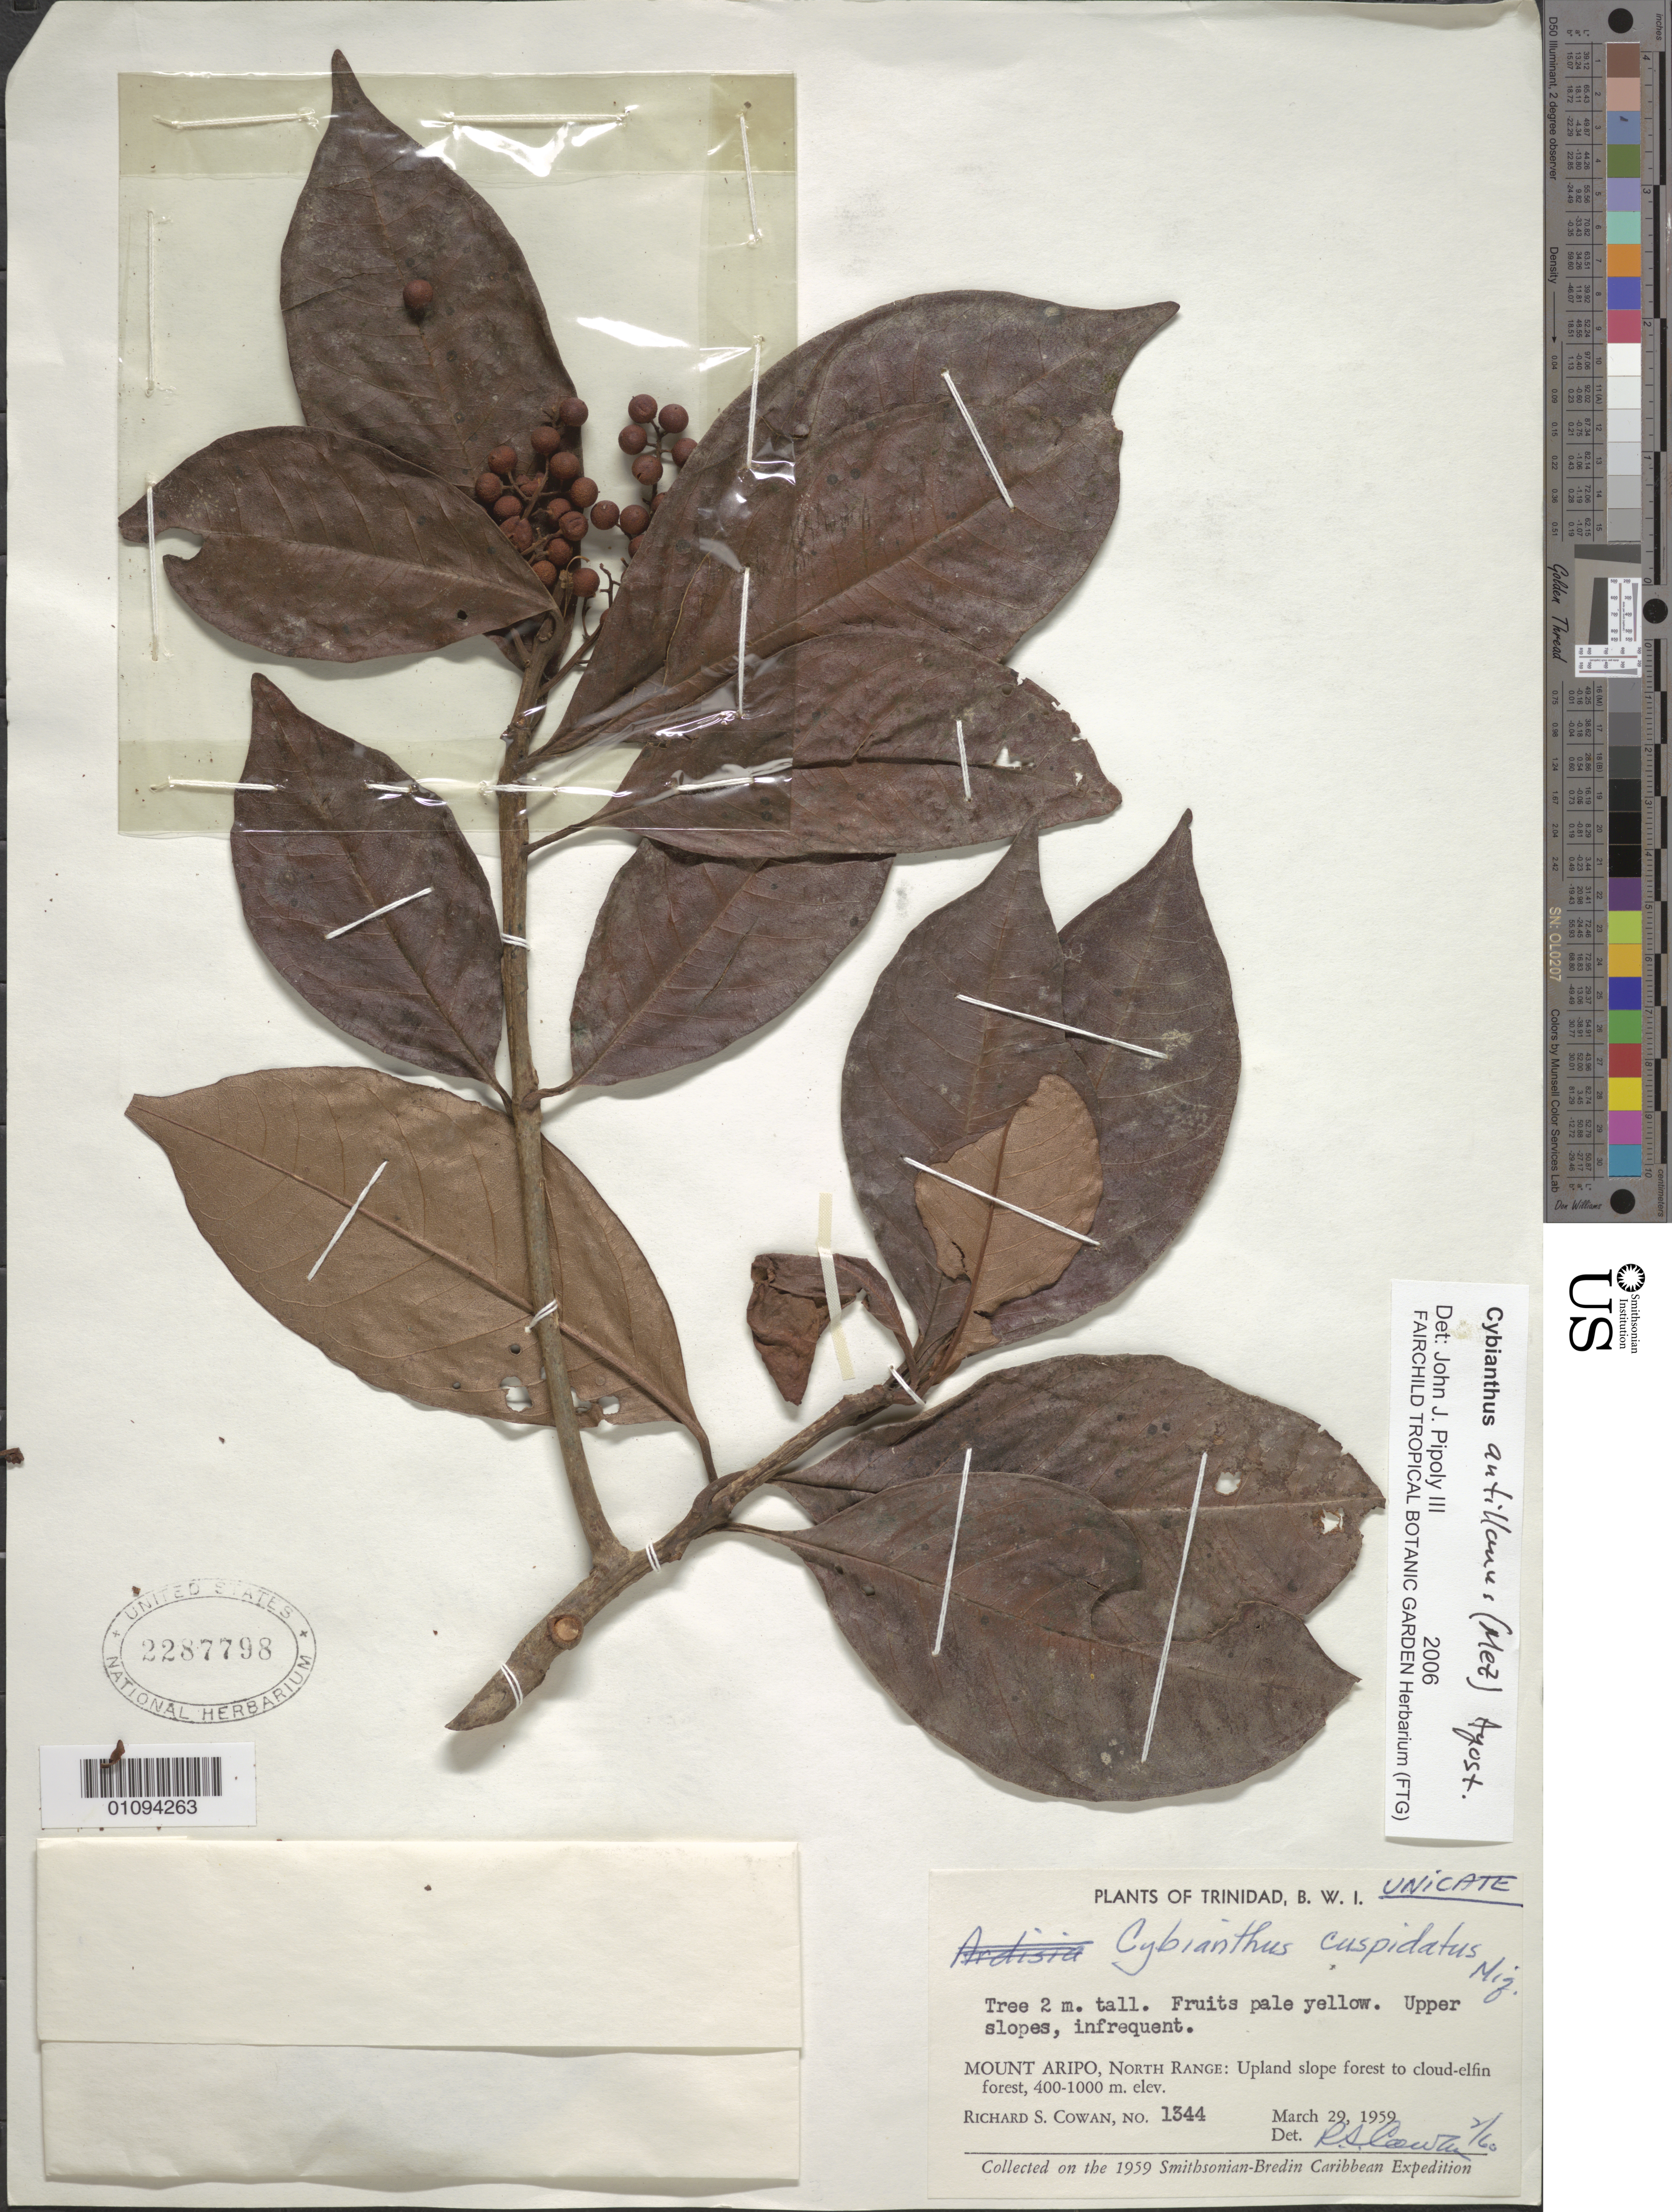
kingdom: Plantae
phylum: Tracheophyta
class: Magnoliopsida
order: Ericales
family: Primulaceae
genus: Cybianthus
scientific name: Cybianthus antillanus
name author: (Mez) G. Agostini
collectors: R. S. Cowan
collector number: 1344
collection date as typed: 29 Mar 1959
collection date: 1959-03-29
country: Trinidad and Tobago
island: Trinidad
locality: Mount Aripo, N Range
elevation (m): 400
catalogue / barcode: US 2287798